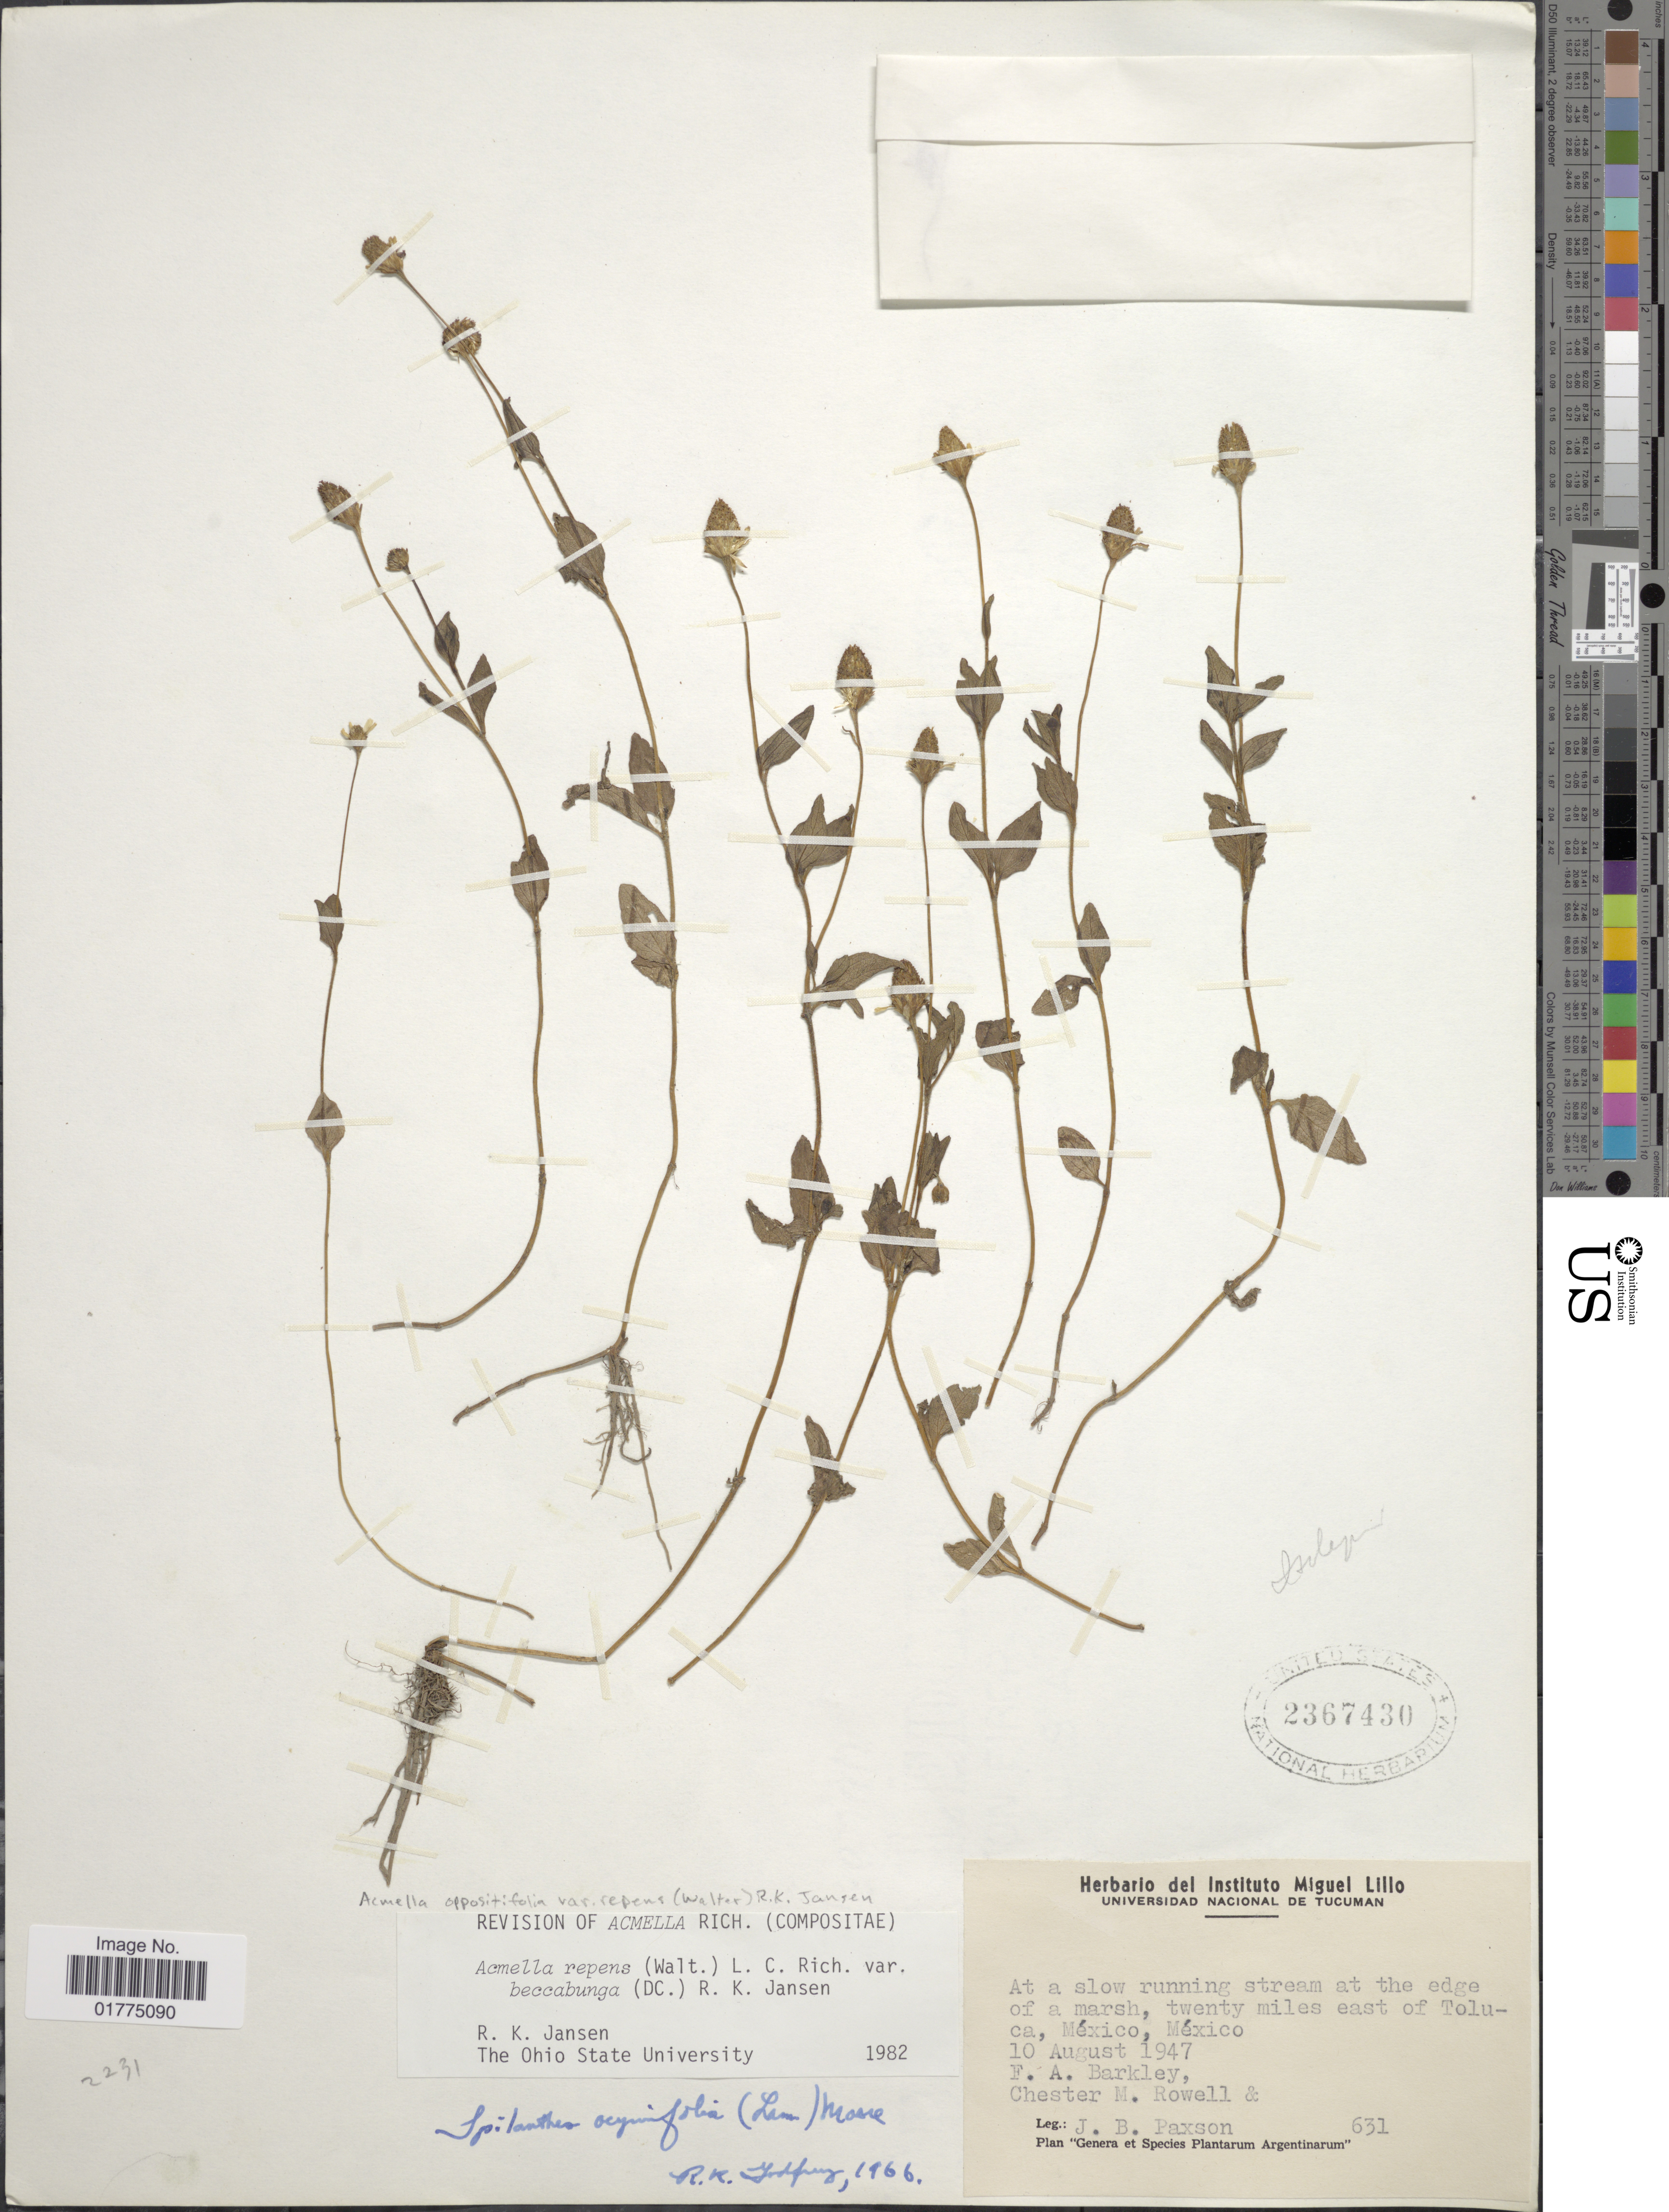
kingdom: Plantae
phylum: Tracheophyta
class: Magnoliopsida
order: Asterales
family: Asteraceae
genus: Acmella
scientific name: Acmella repens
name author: (Walter) Rich.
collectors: J. B. Paxson, F. A. Barkley & C. M. Rowell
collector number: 631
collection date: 1947-08-10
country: Mexico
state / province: México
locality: At a slow running stream at the edge of a marsh, twenty miles east of Toluca, México, México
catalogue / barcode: US 2367430